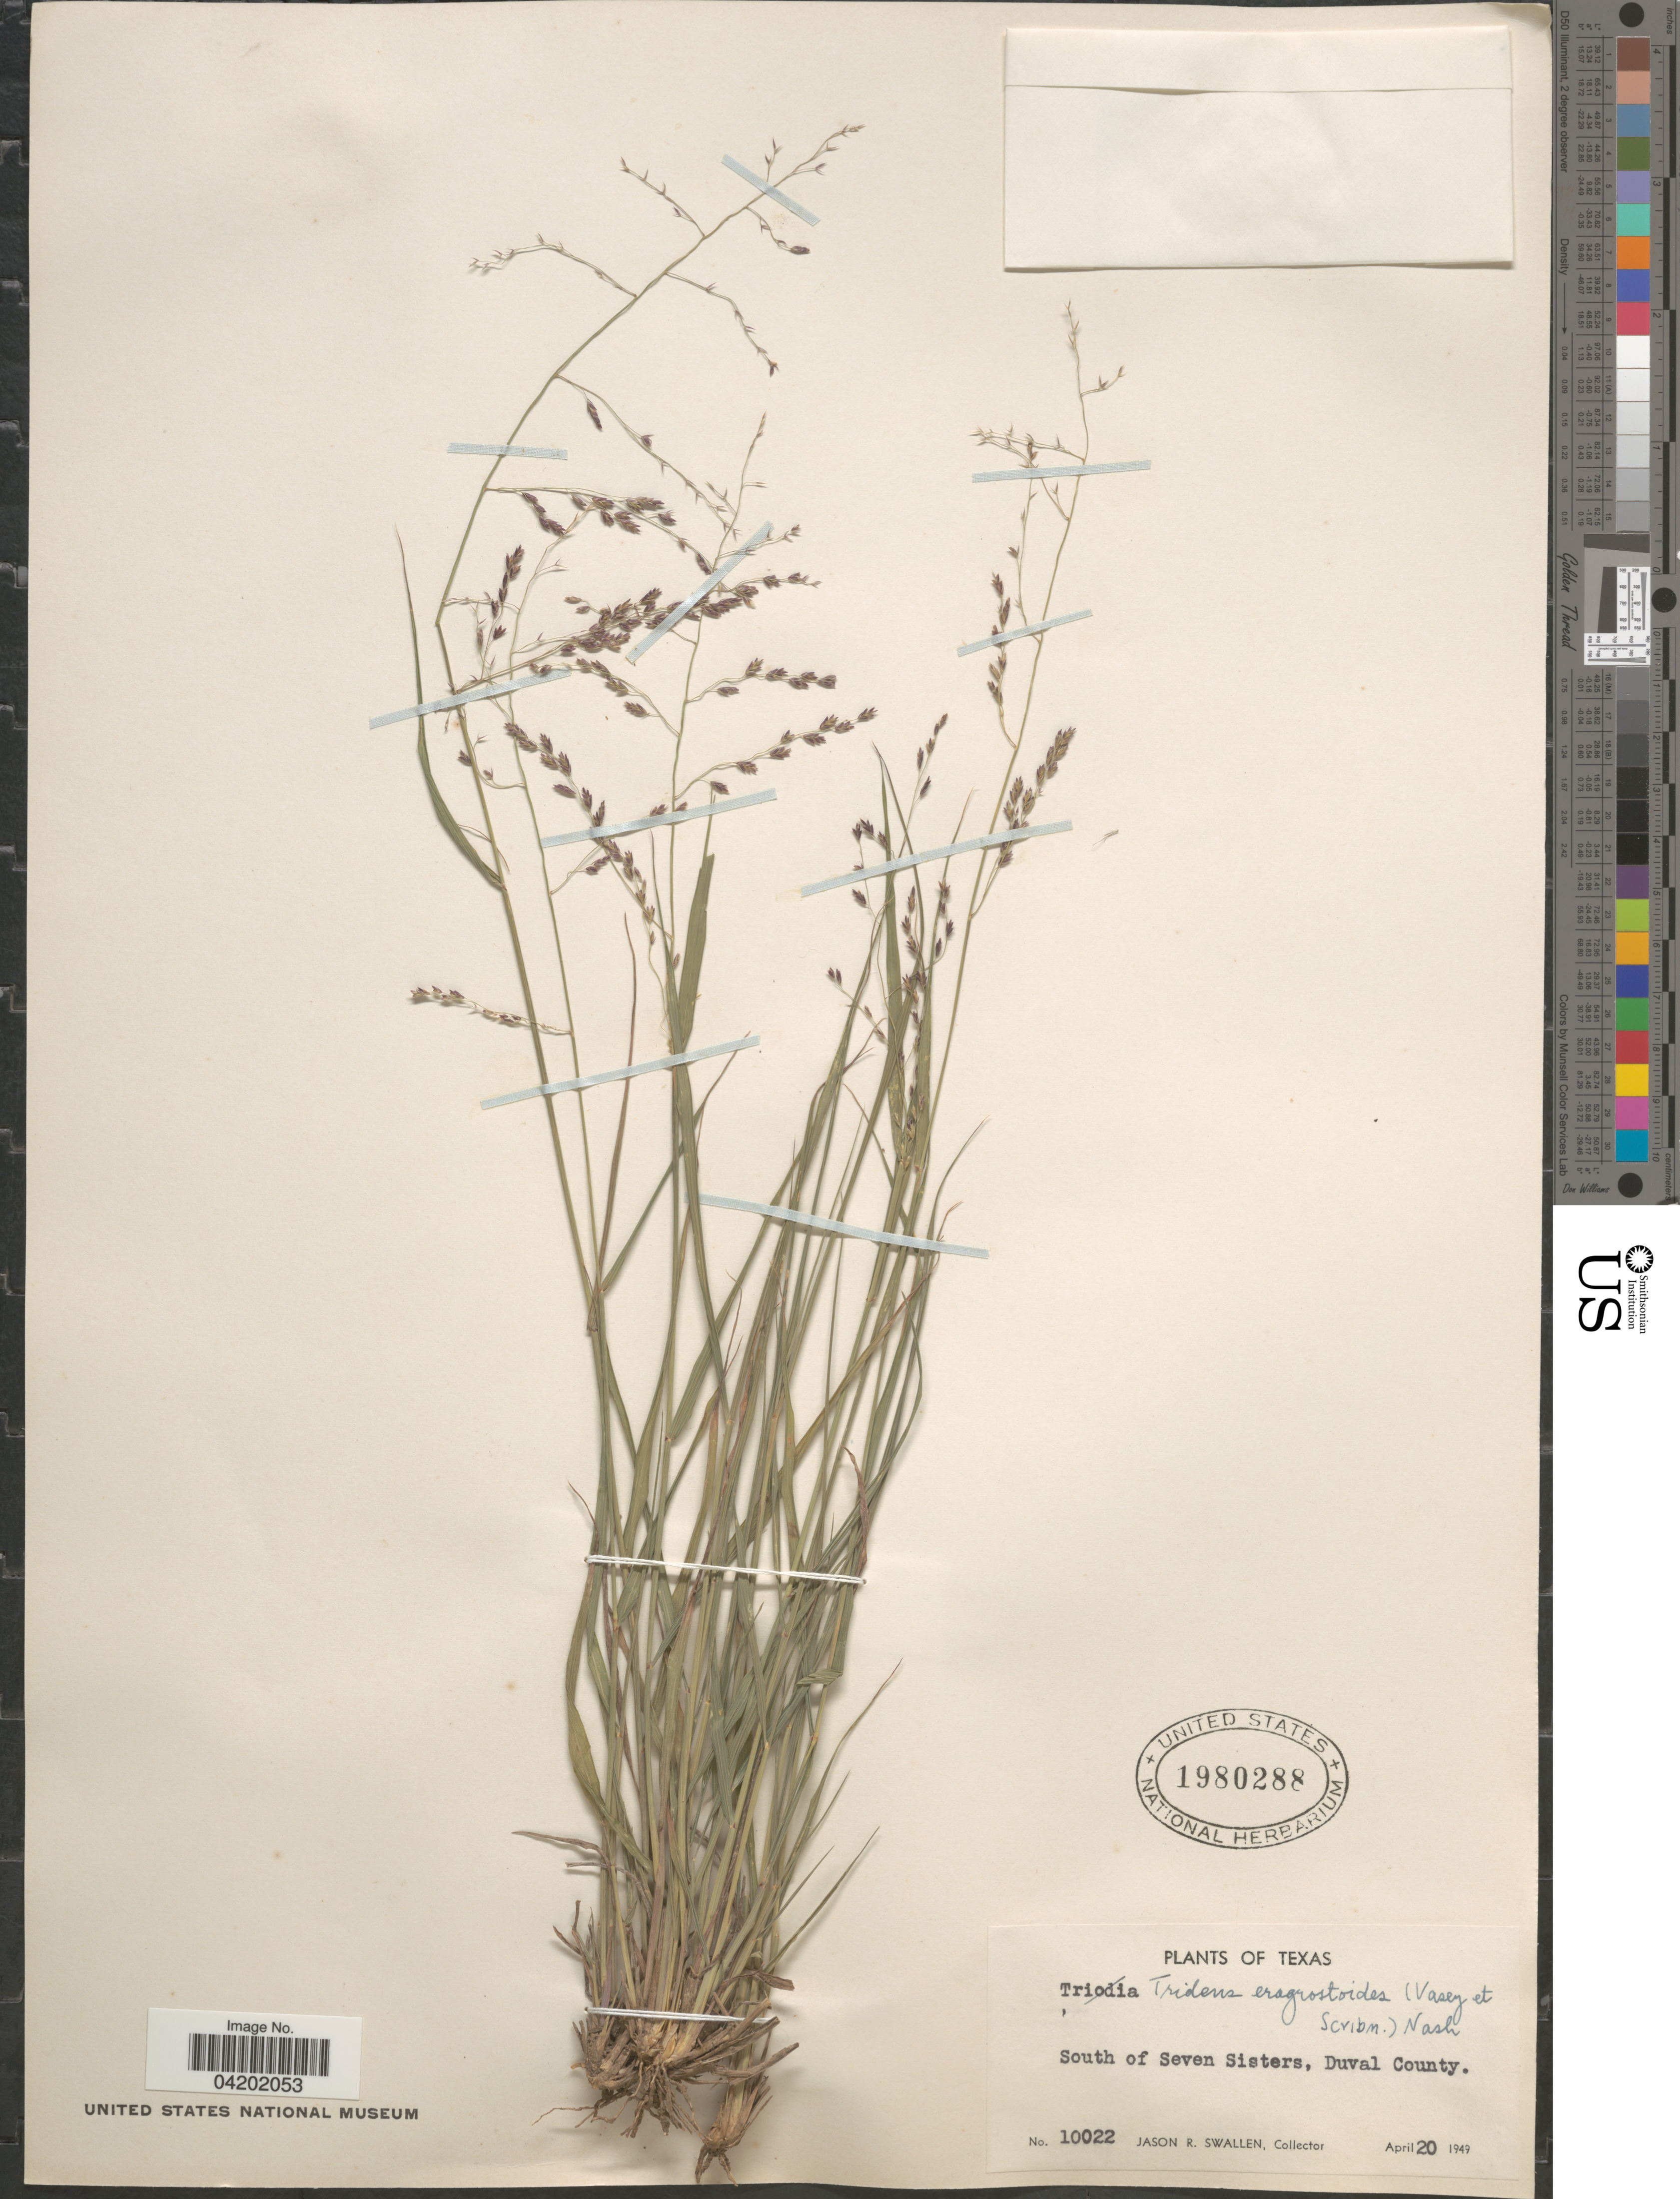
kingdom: Plantae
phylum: Tracheophyta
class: Liliopsida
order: Poales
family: Poaceae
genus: Triplasiella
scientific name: Triplasiella eragrostoides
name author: (Vasey & Scribn.) P.M. Peterson & Romasch.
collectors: J. R. Swallen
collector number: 10022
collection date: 1949-04-20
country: United States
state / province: Texas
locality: South of Seven Sisters, Duval County.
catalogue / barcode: US 1980288